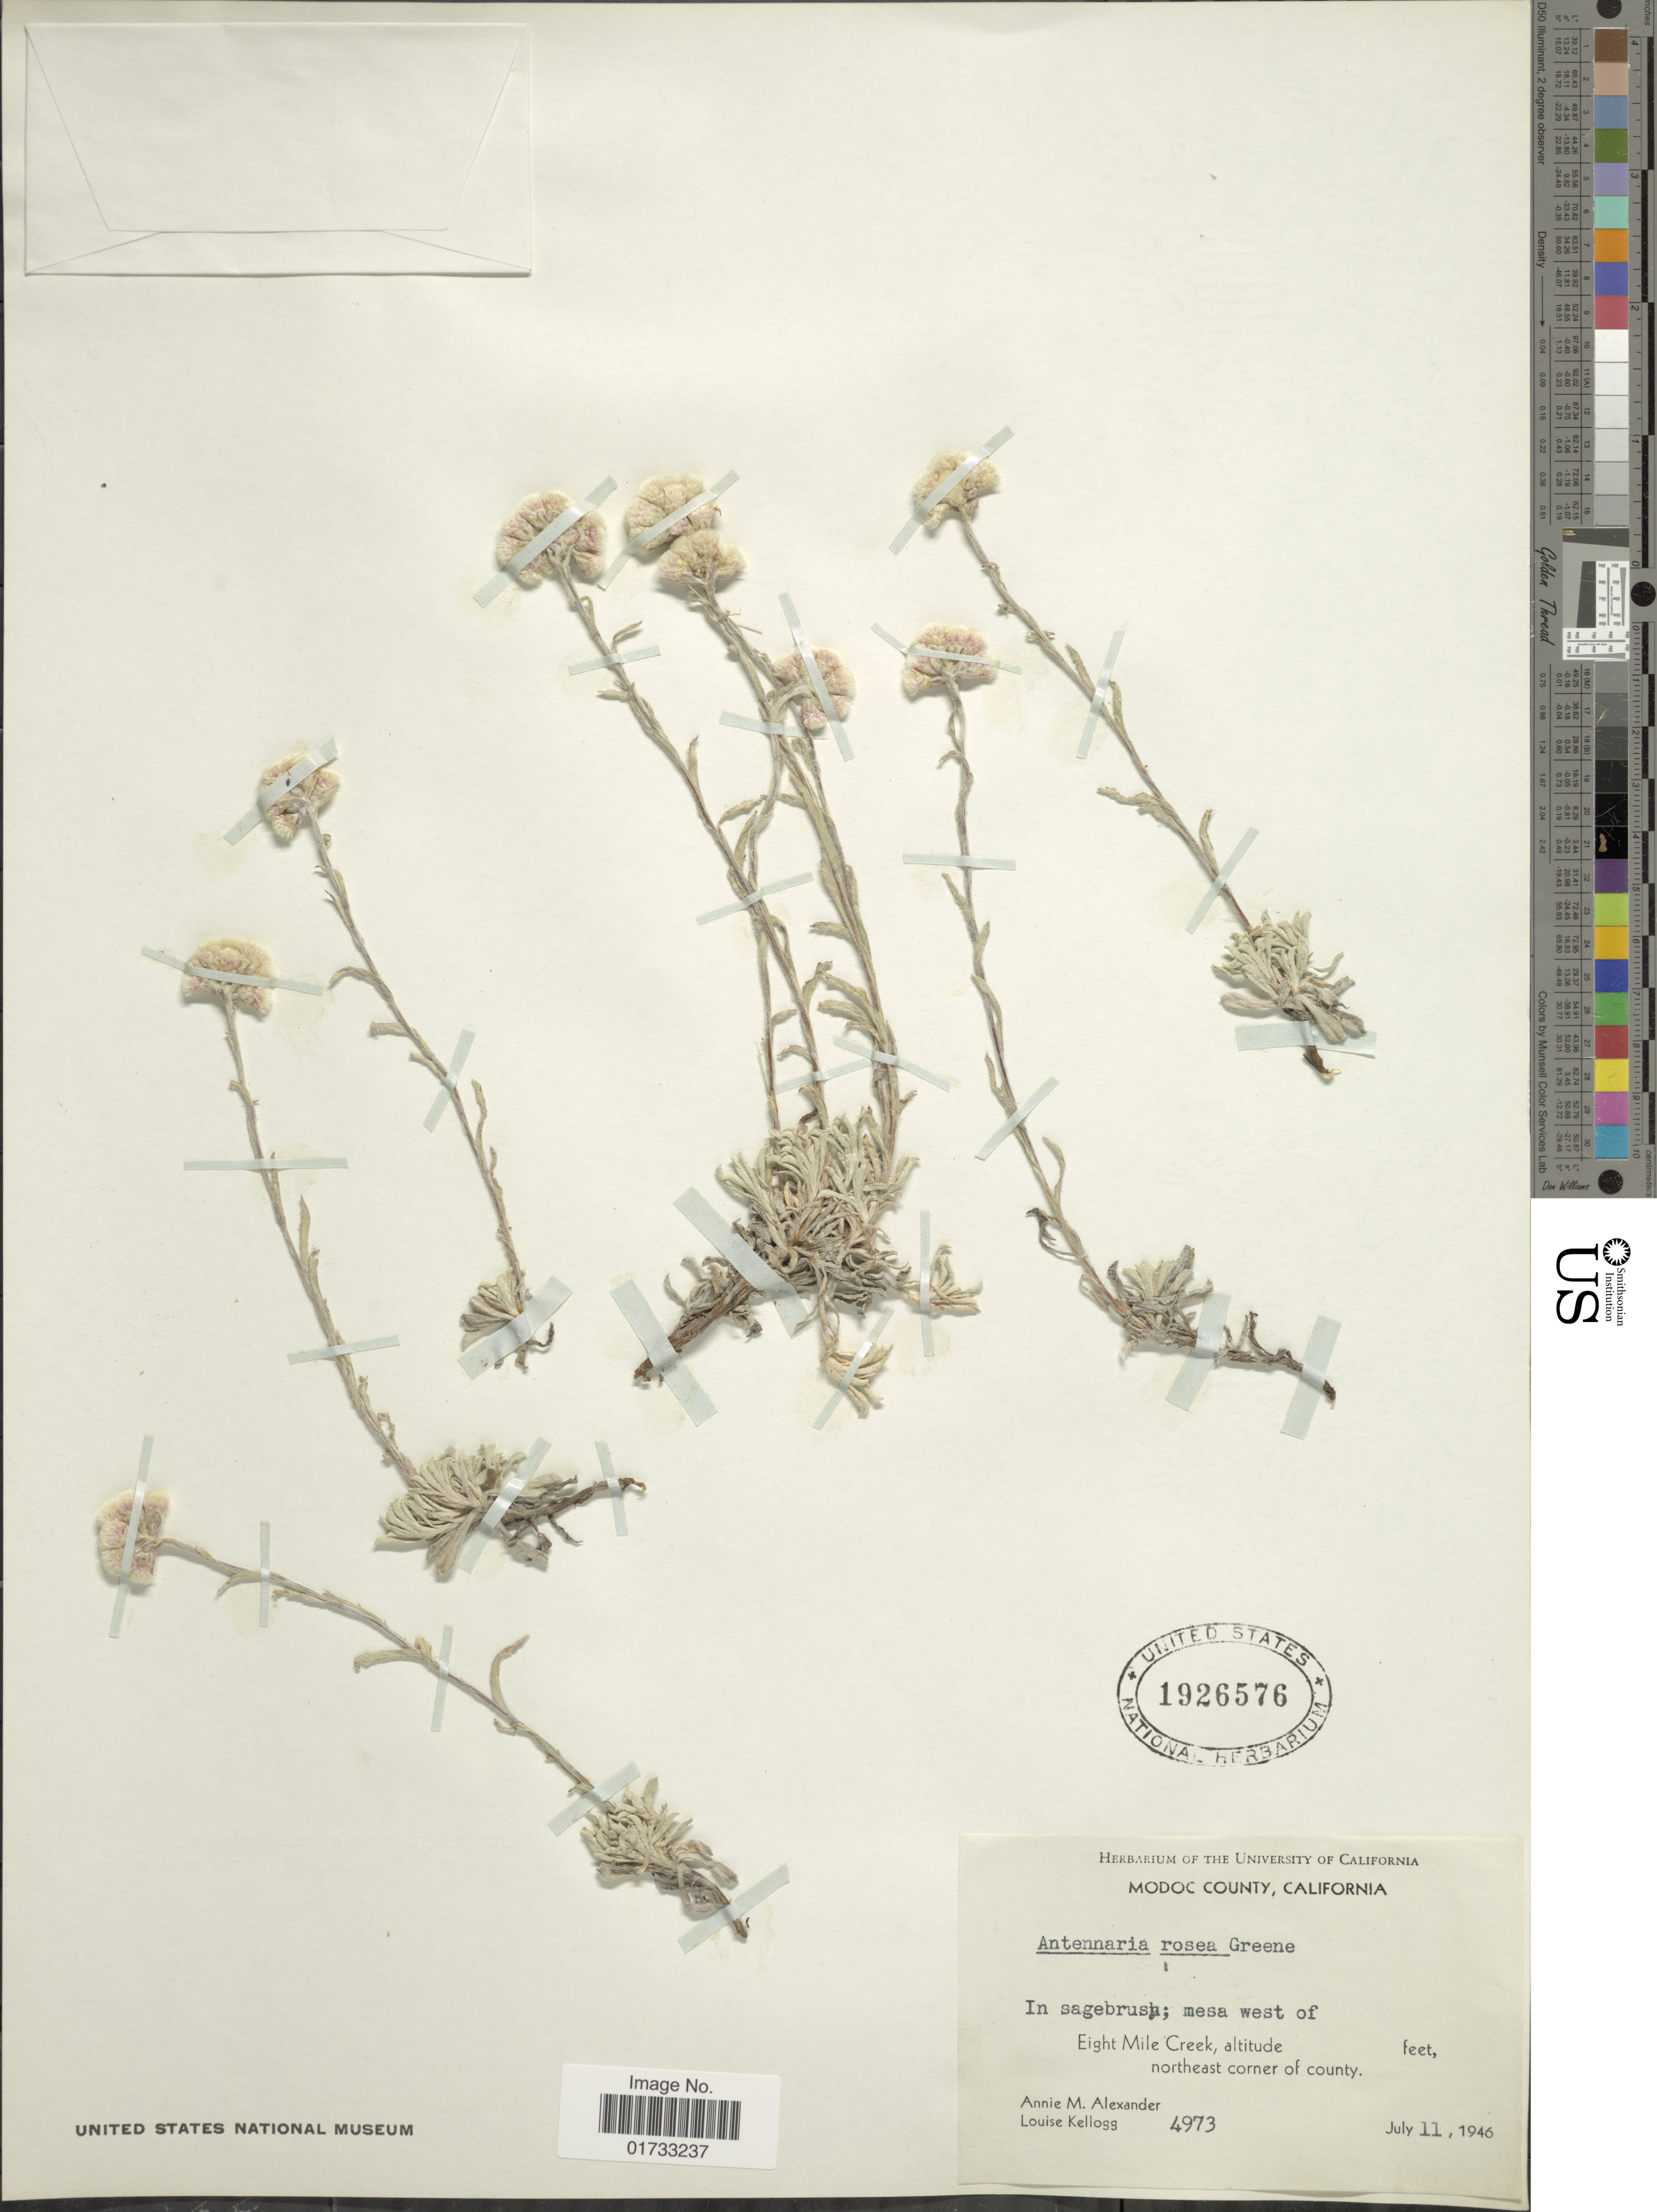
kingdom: Plantae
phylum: Tracheophyta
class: Magnoliopsida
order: Asterales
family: Asteraceae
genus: Antennaria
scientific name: Antennaria rosea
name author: Greene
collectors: A. M. Alexander & L. Kellogg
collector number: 4973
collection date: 1949-07-11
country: United States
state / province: California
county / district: Modoc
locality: Modoc County, in sagebrush; mesa west of Eight Mile Creek, northeast corner of county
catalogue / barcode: US 1926576